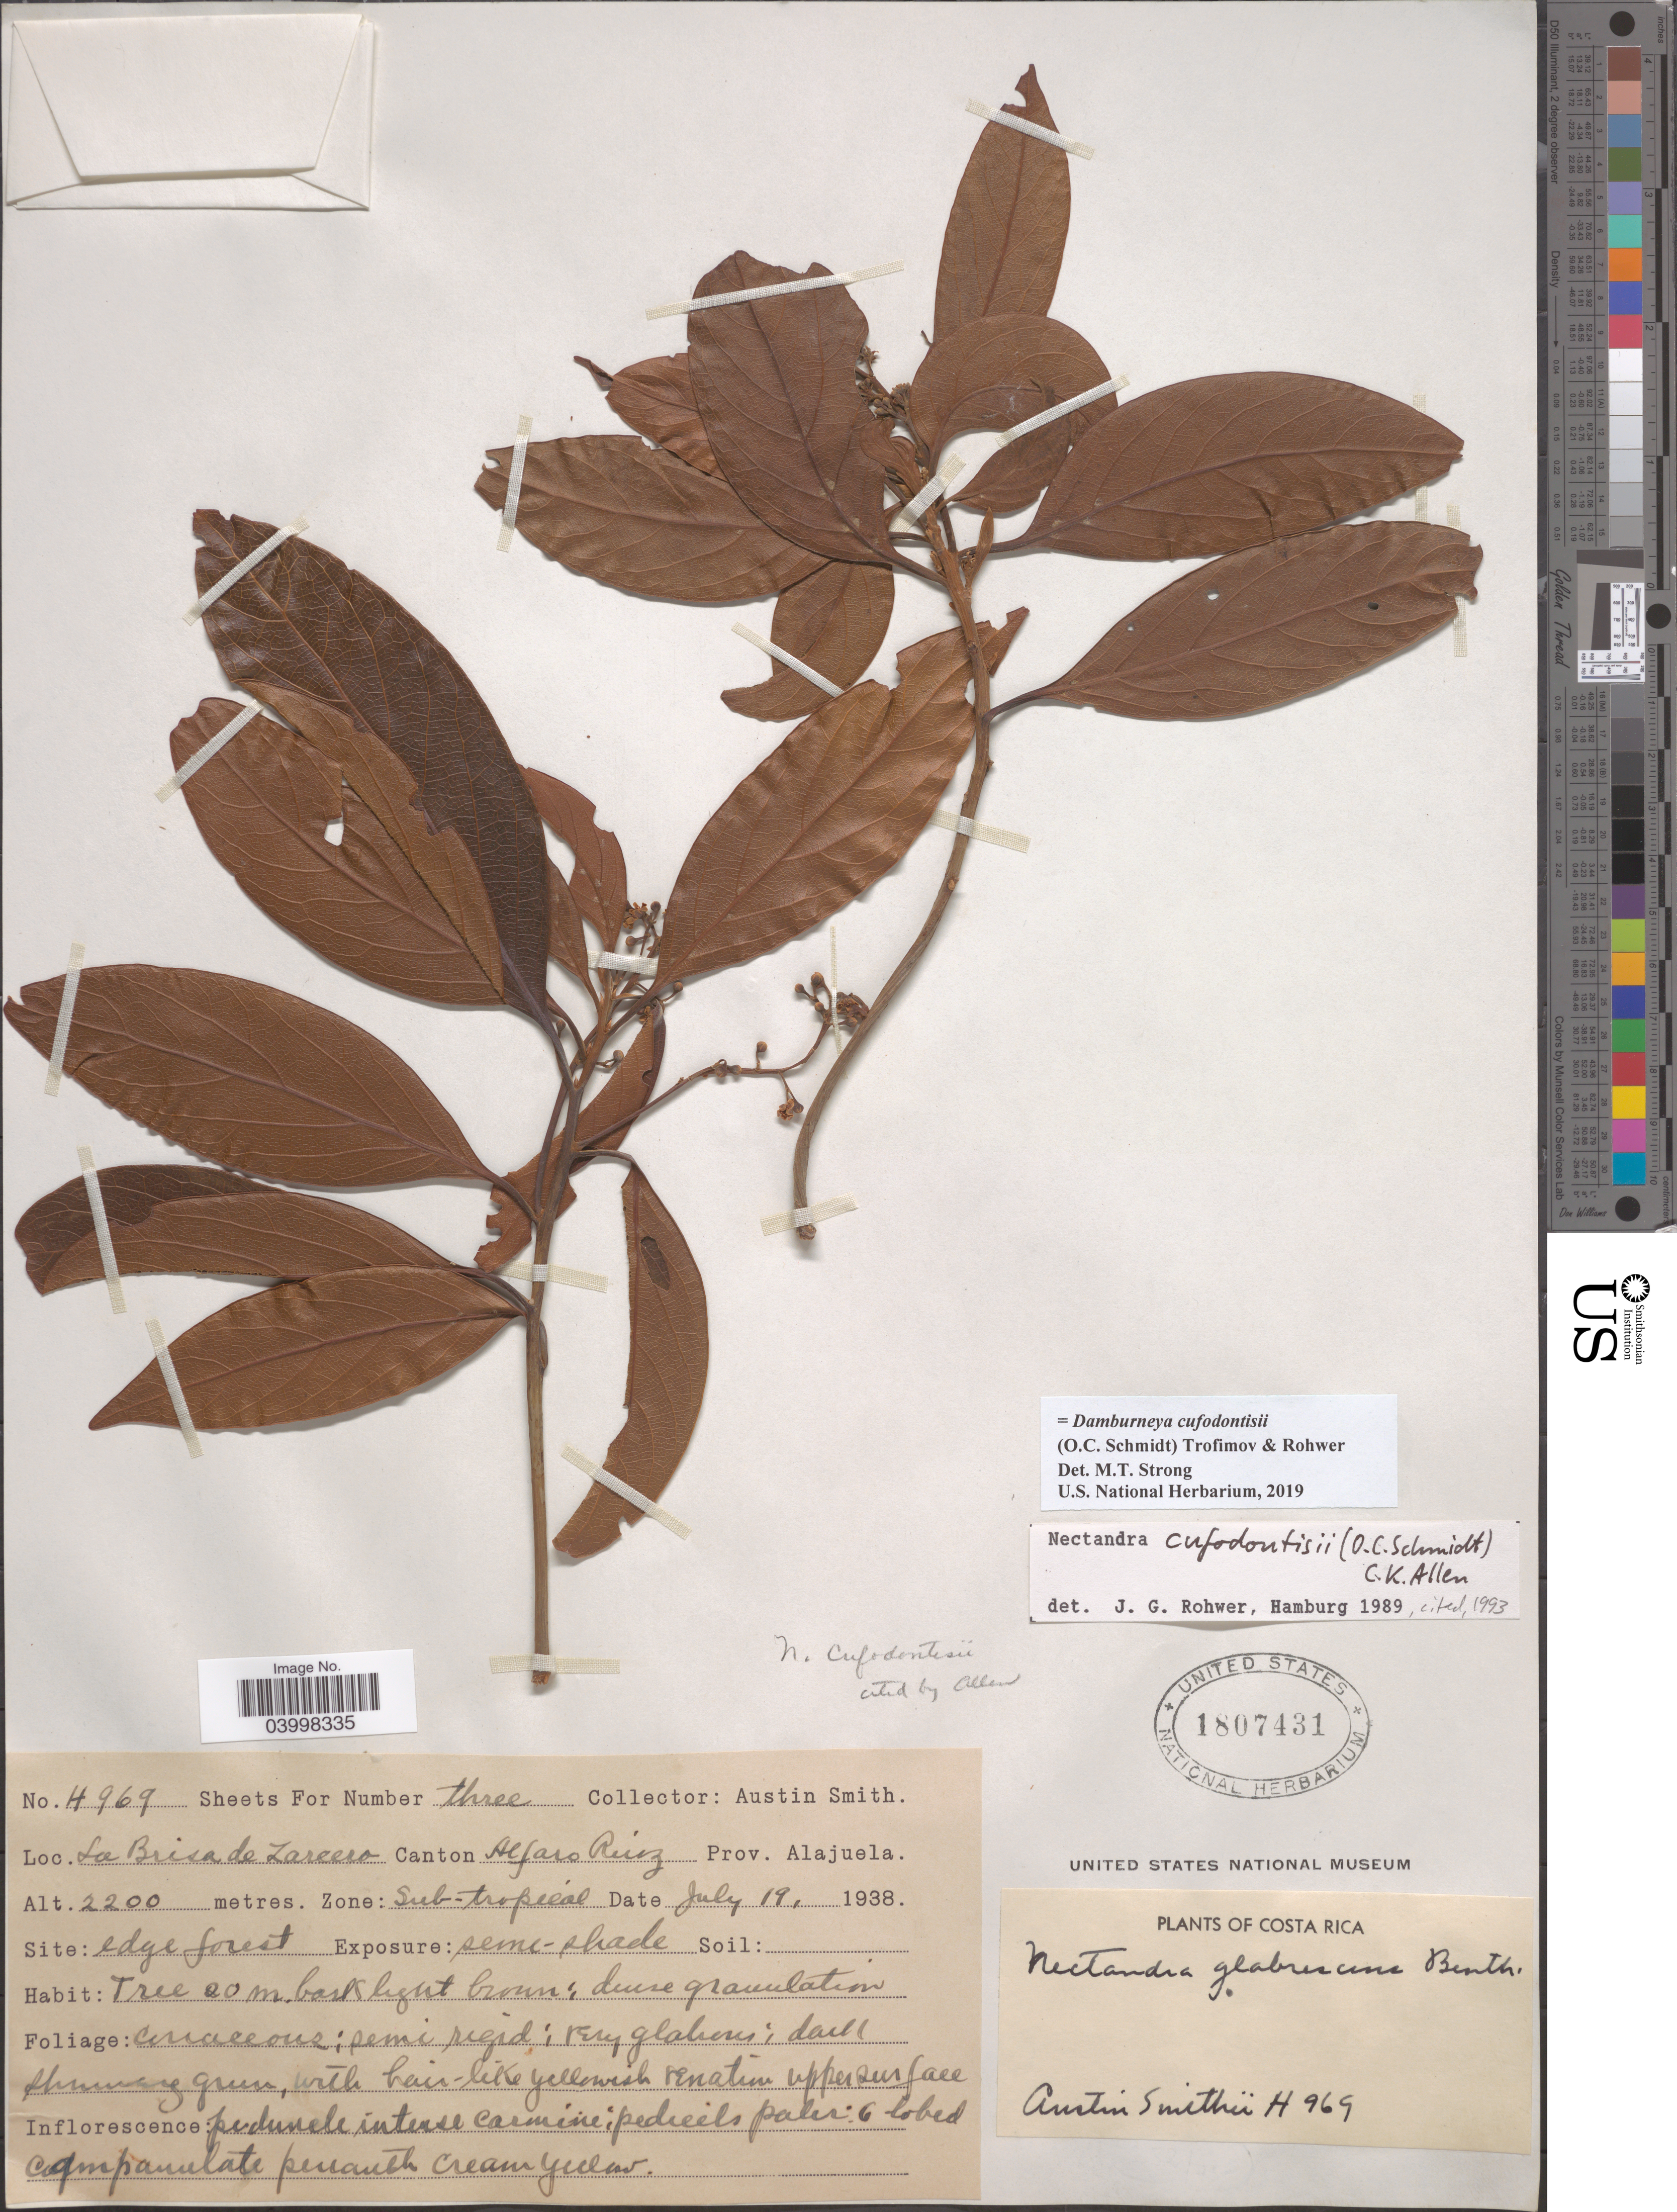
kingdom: Plantae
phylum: Tracheophyta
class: Magnoliopsida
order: Laurales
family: Lauraceae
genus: Damburneya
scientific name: Damburneya cufodontisii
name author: (O.C. Schmidt in Cufod.) Trofimov & Rohwer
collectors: Aust P. Smith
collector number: H969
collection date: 1938-07-19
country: Costa Rica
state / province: Alajuela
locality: La Brisa de Zareero Canton Alfaro Ruiz.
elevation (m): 2200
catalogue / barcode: US 1807431